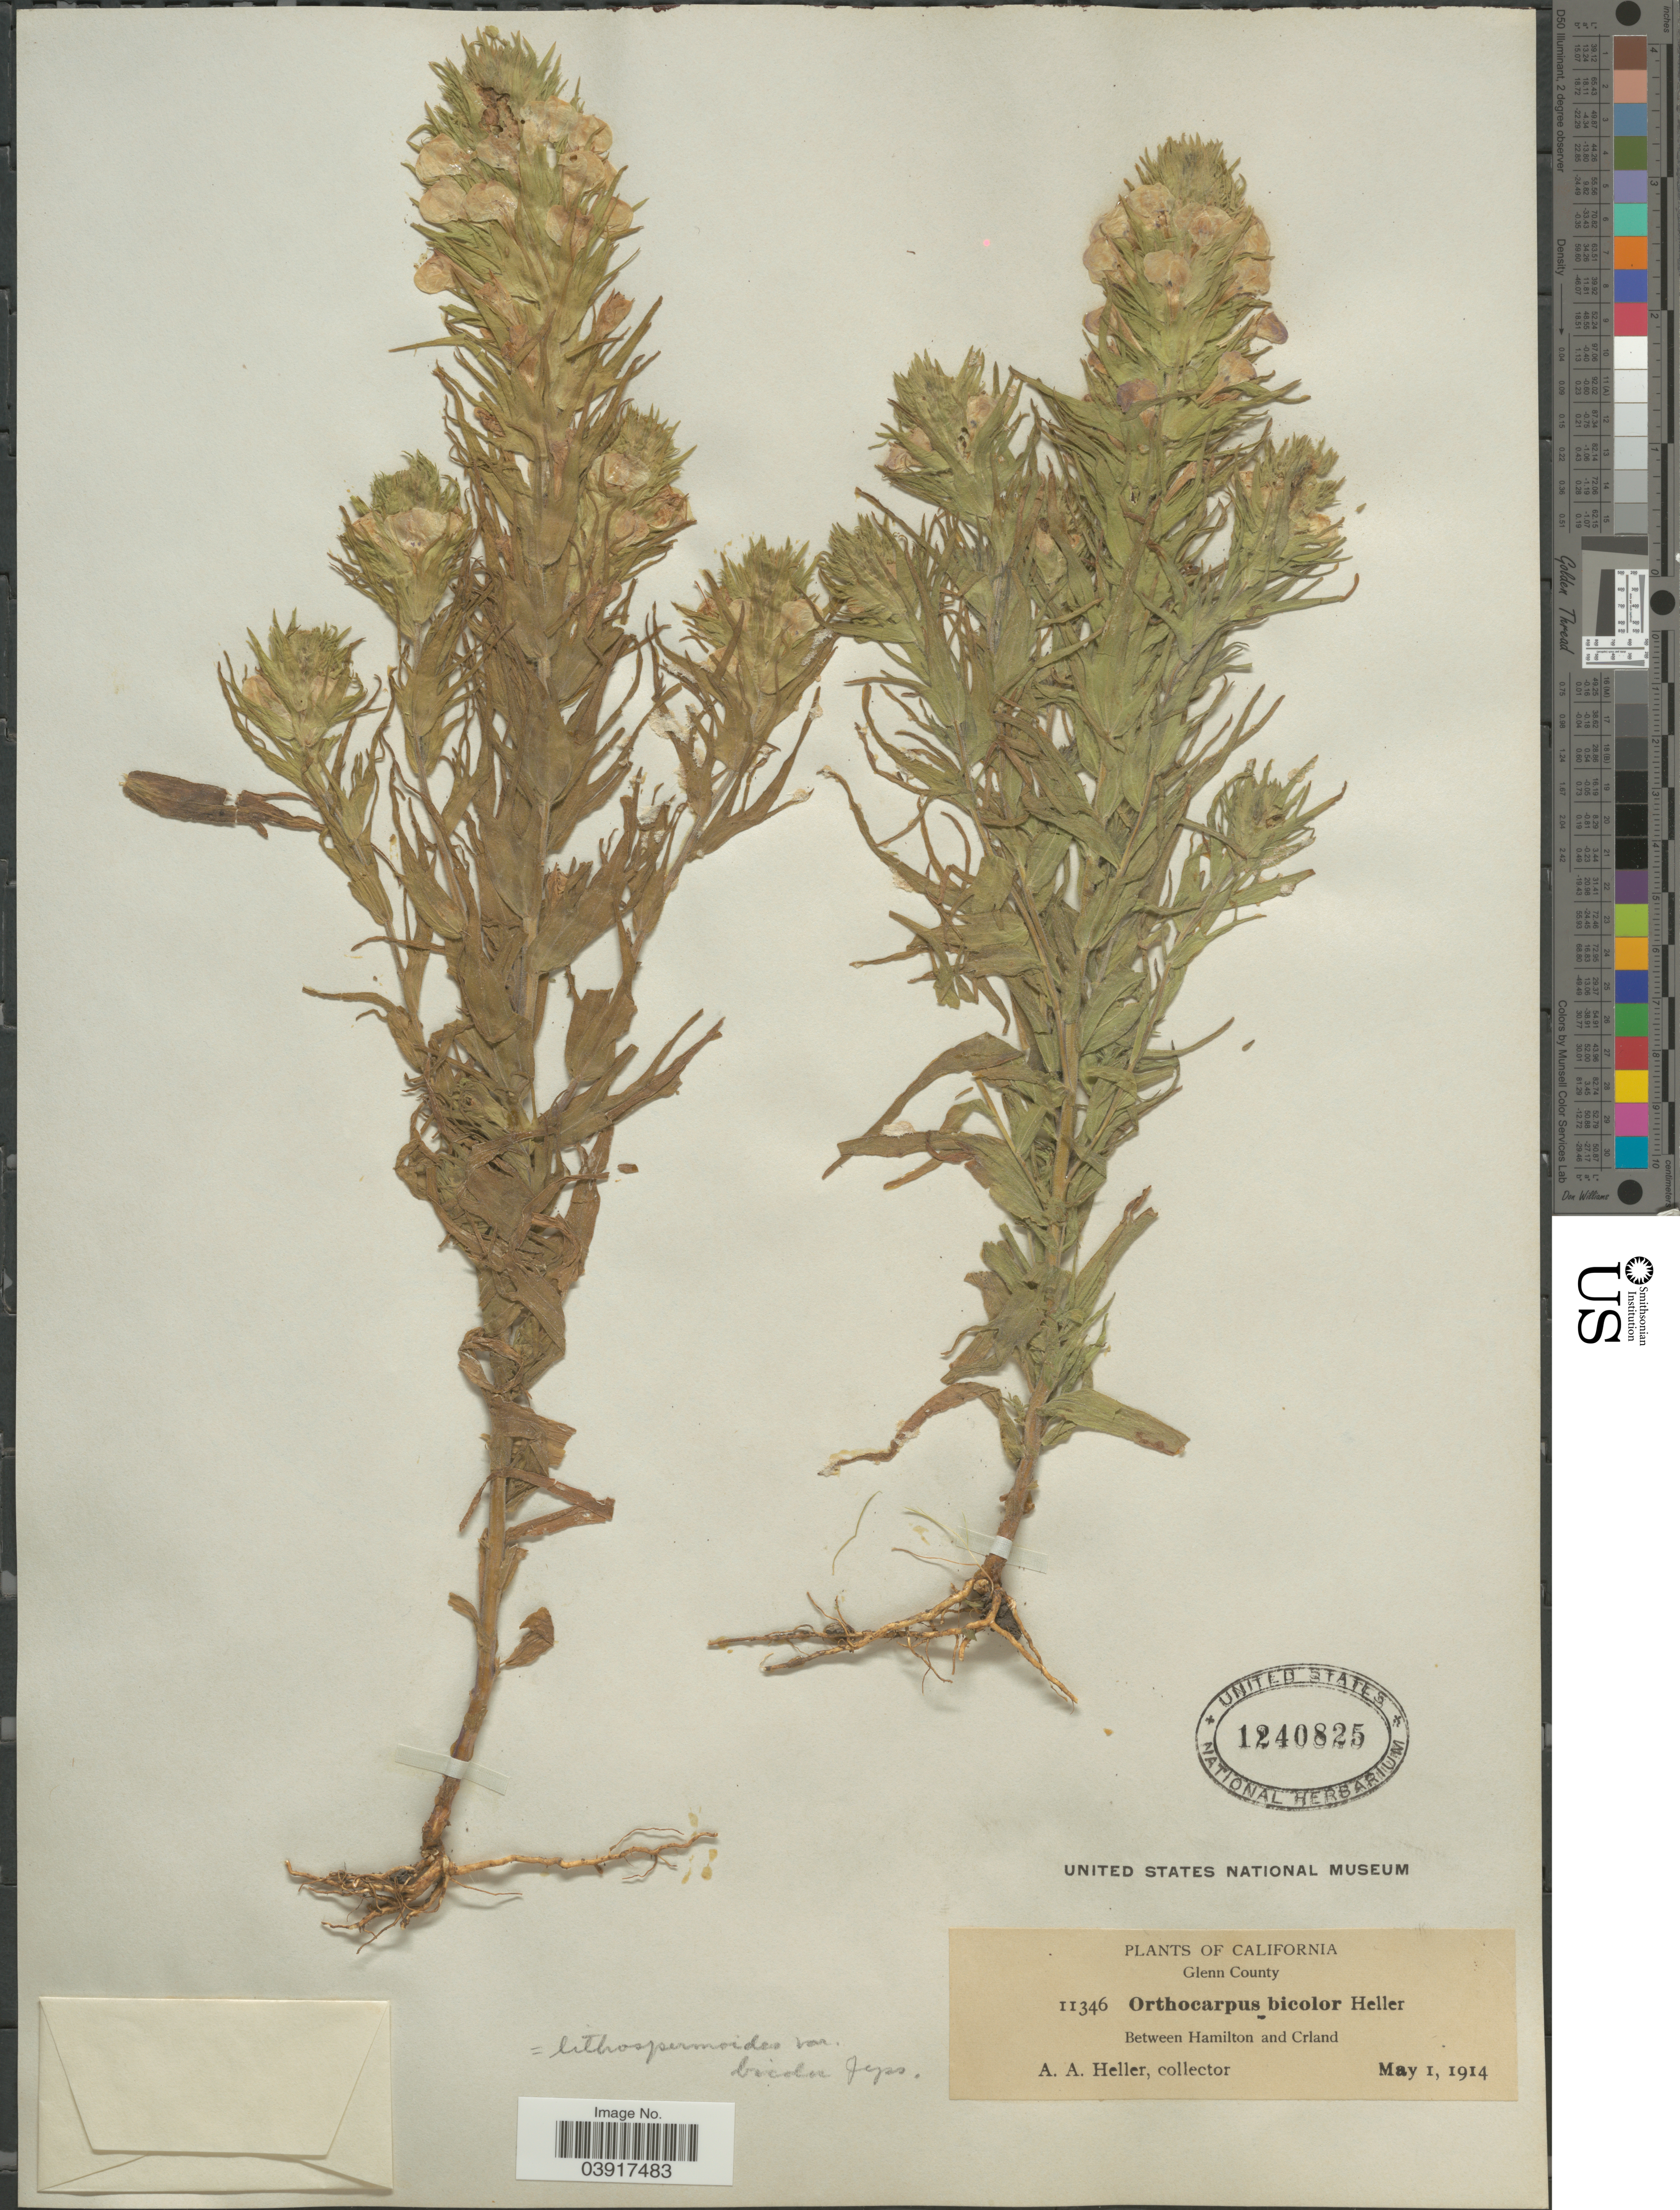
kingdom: Plantae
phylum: Tracheophyta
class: Magnoliopsida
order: Lamiales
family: Orobanchaceae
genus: Orthocarpus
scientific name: Orthocarpus lithospermoides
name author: Benth.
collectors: A. A. Heller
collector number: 11346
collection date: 1914-05-01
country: United States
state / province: California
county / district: Glenn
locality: Glenn County. Between Hamilton and Crland.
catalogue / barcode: US 1240825